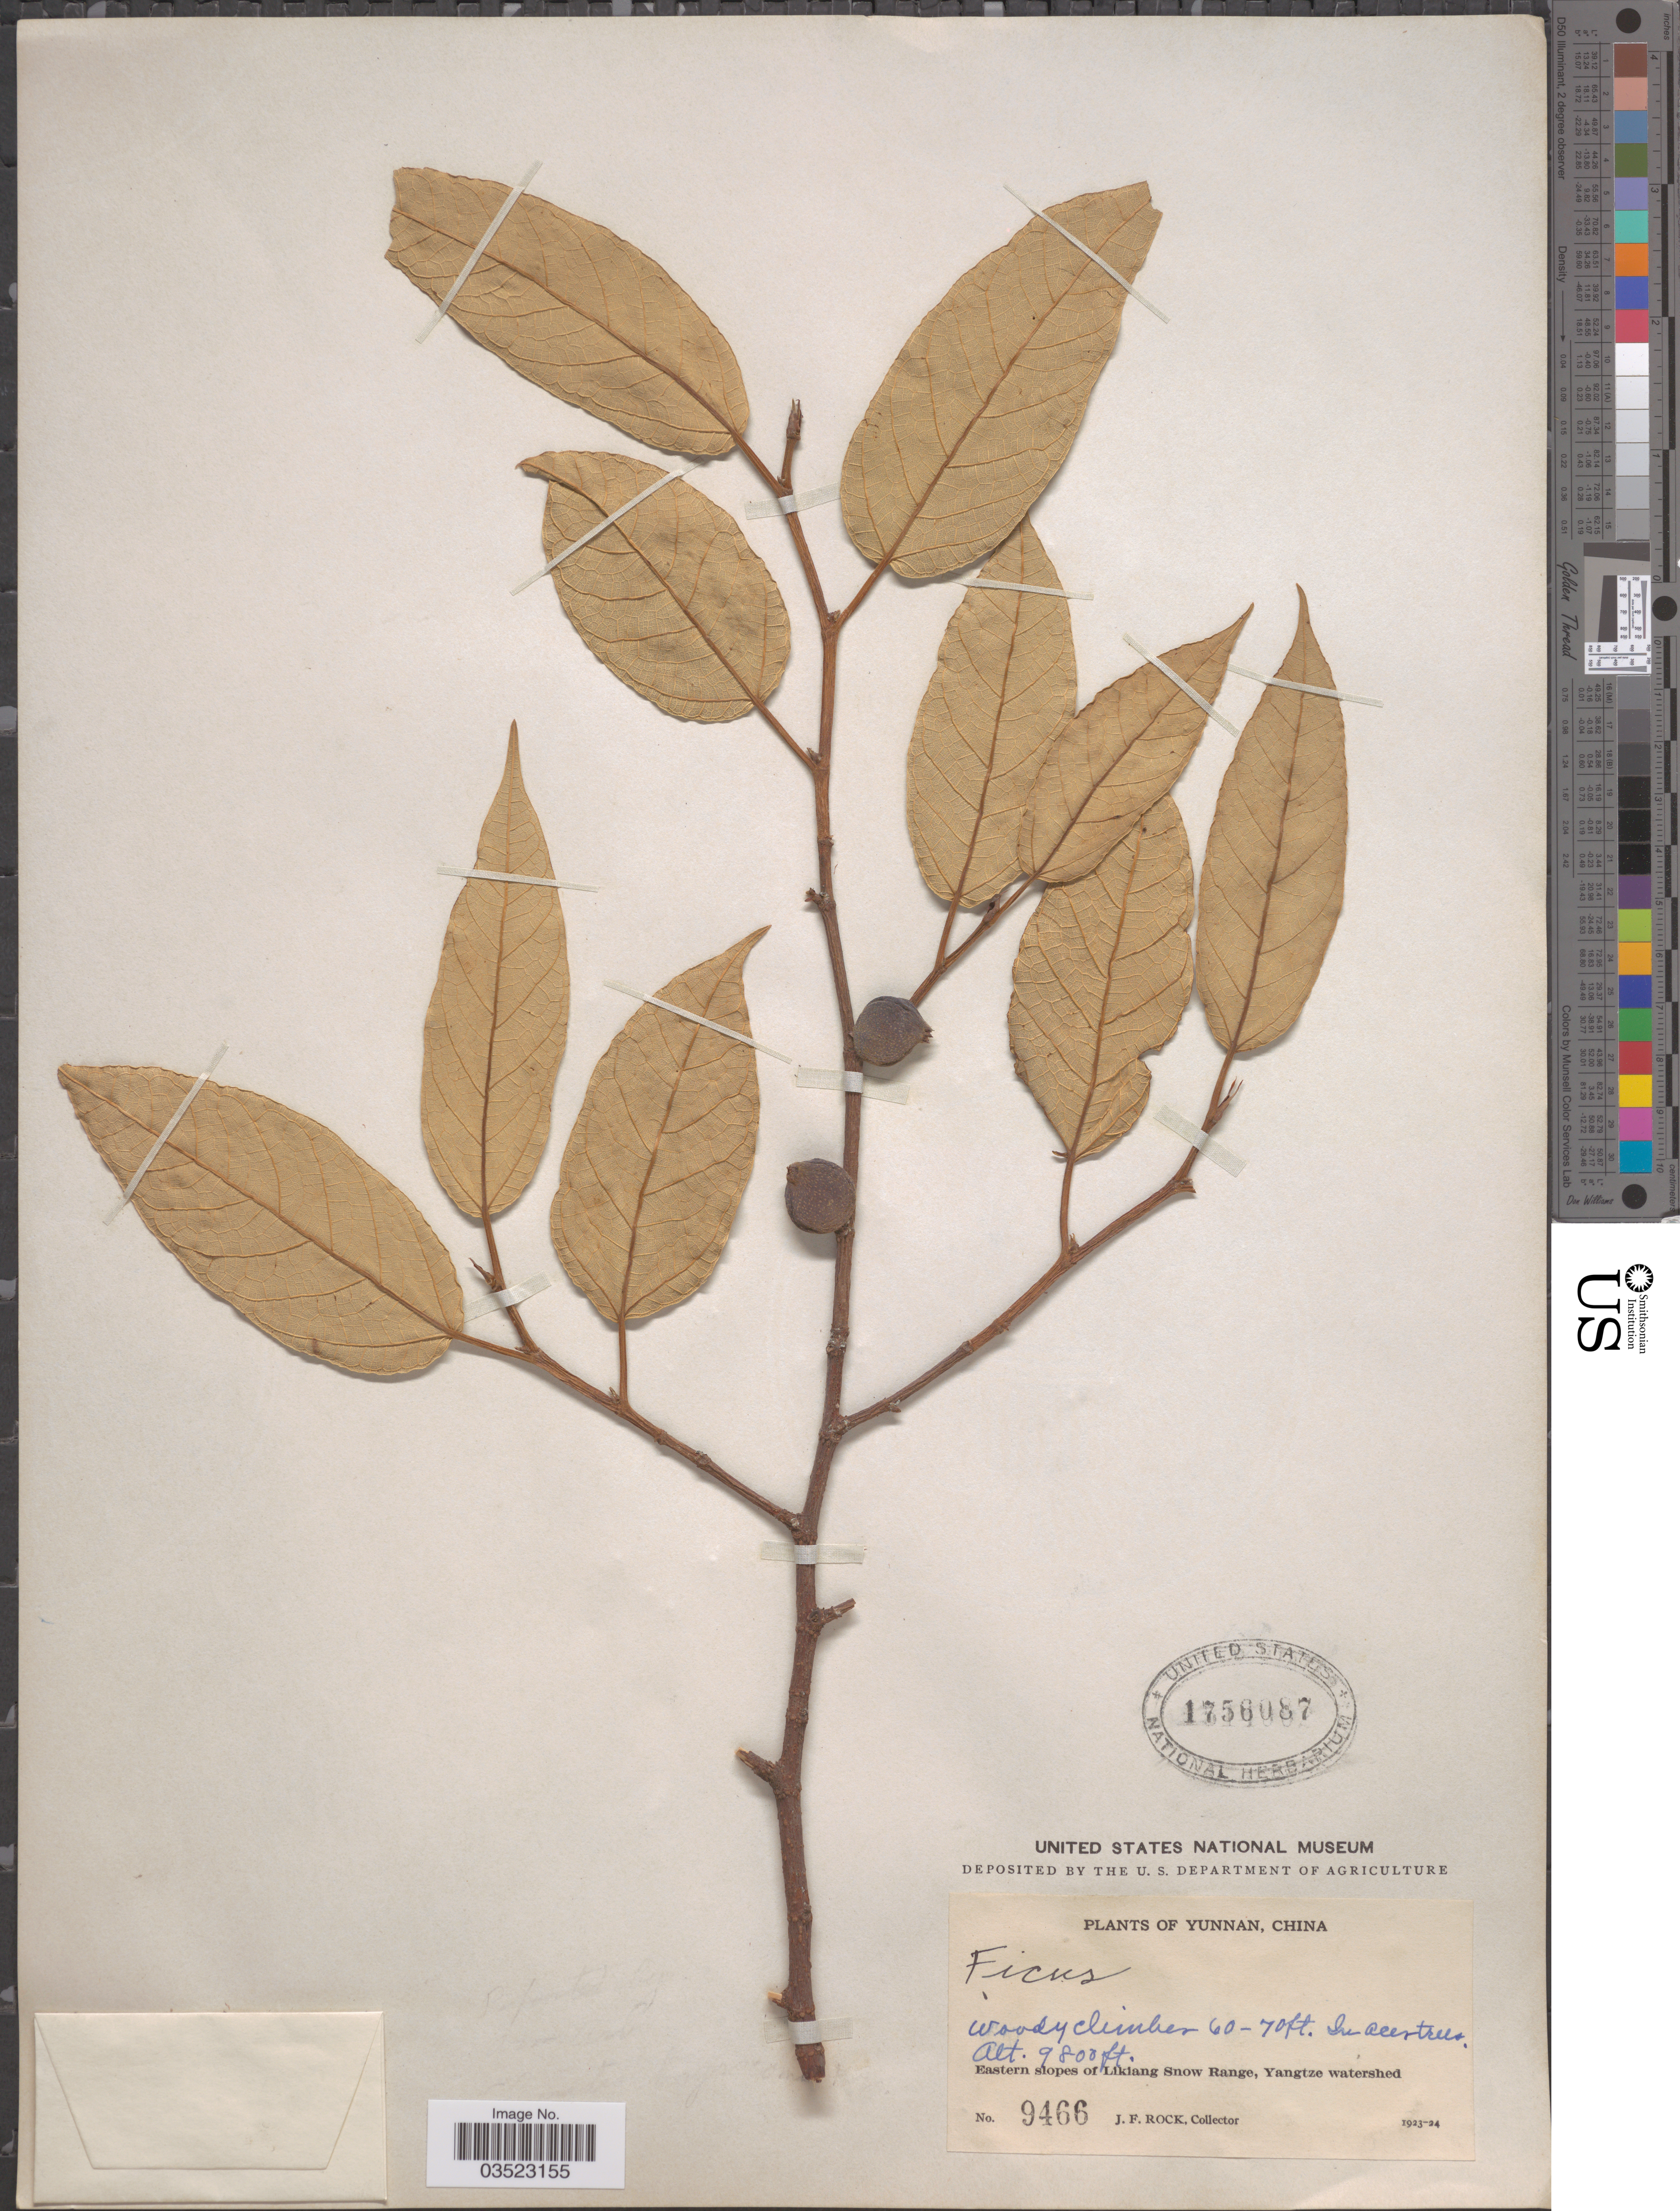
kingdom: Plantae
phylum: Tracheophyta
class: Magnoliopsida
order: Rosales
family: Moraceae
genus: Ficus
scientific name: Ficus sp.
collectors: J. Rock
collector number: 9466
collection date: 1923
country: China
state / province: Yunnan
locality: Eastern slopes of Likiang Snow Range, Yangtze watershed.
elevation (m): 2987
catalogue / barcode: US 1756087